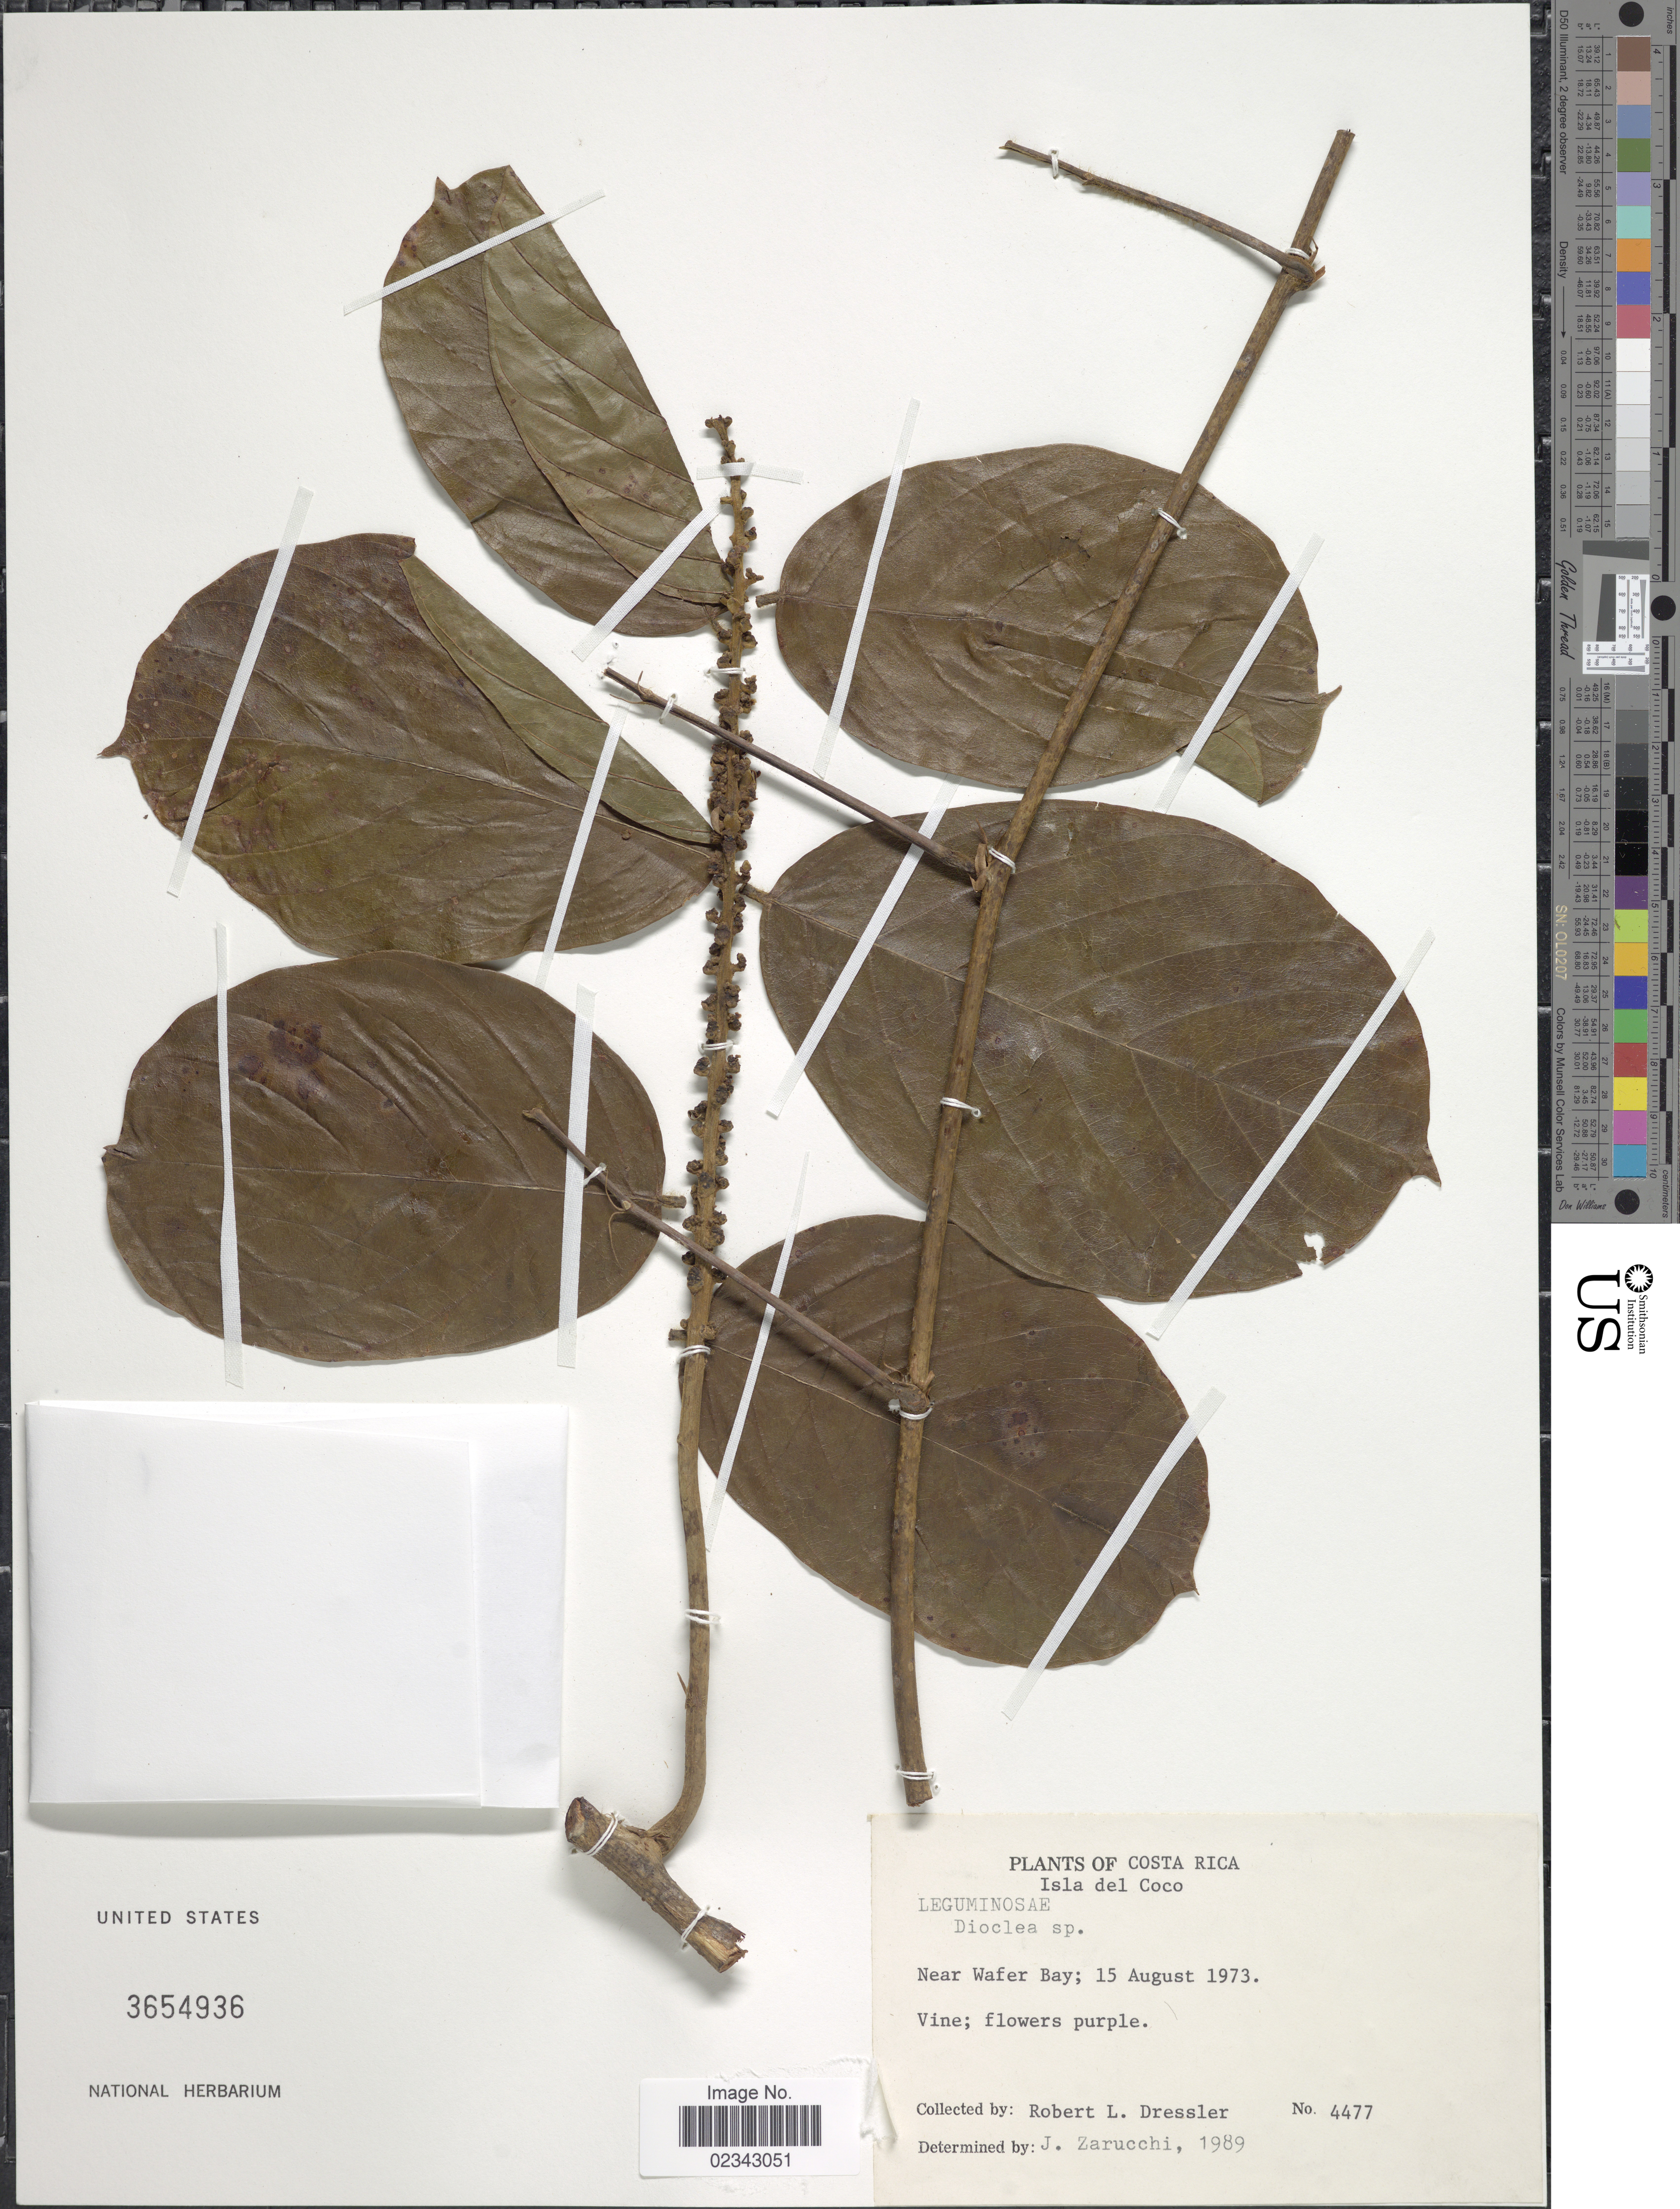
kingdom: Plantae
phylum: Tracheophyta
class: Magnoliopsida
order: Fabales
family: Fabaceae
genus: Dioclea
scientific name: Dioclea sp.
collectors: R. Dressler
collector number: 4477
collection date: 1973-08-15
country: Costa Rica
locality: Isla del Coco, Near Wafer Bay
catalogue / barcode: US 3654936